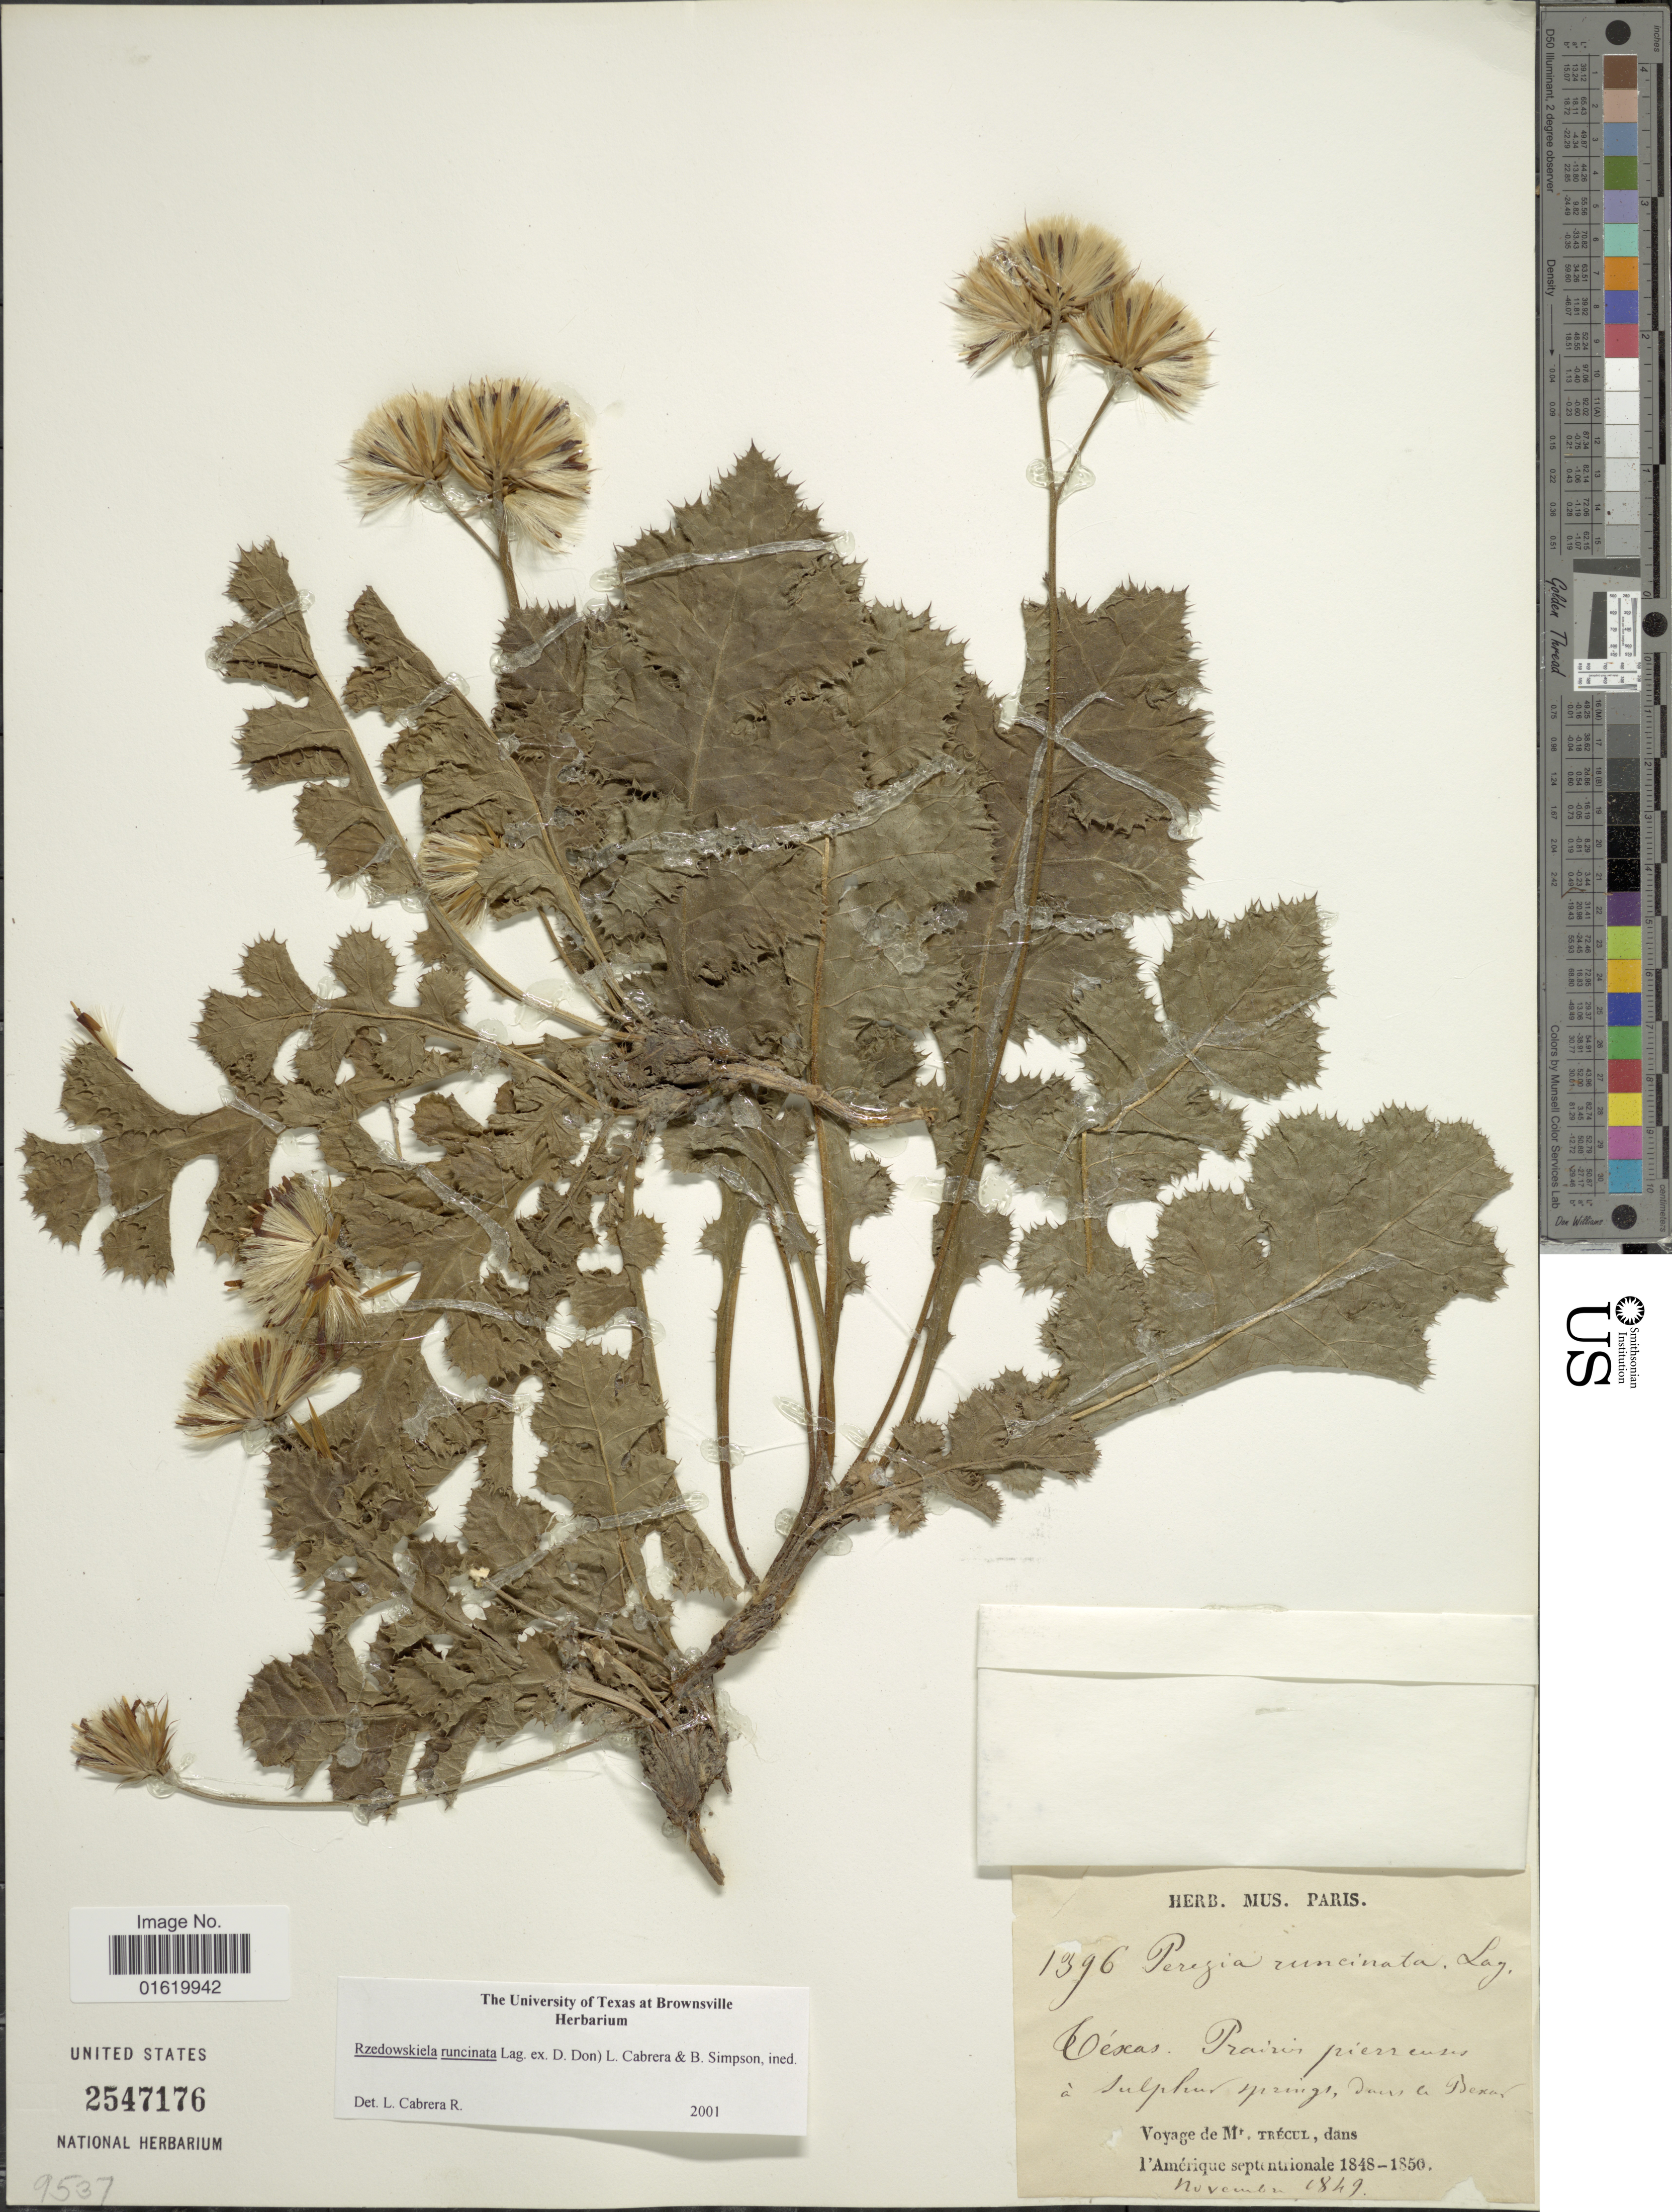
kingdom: Plantae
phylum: Tracheophyta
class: Magnoliopsida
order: Asterales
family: Asteraceae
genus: Acourtia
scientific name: Acourtia runcinata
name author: (D. Don) B.L. Turner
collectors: ex Mus. Paris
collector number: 1396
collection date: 1849-11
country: United States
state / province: Texas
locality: Prairies pierrenses a sulphur Springs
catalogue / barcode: US 2547176